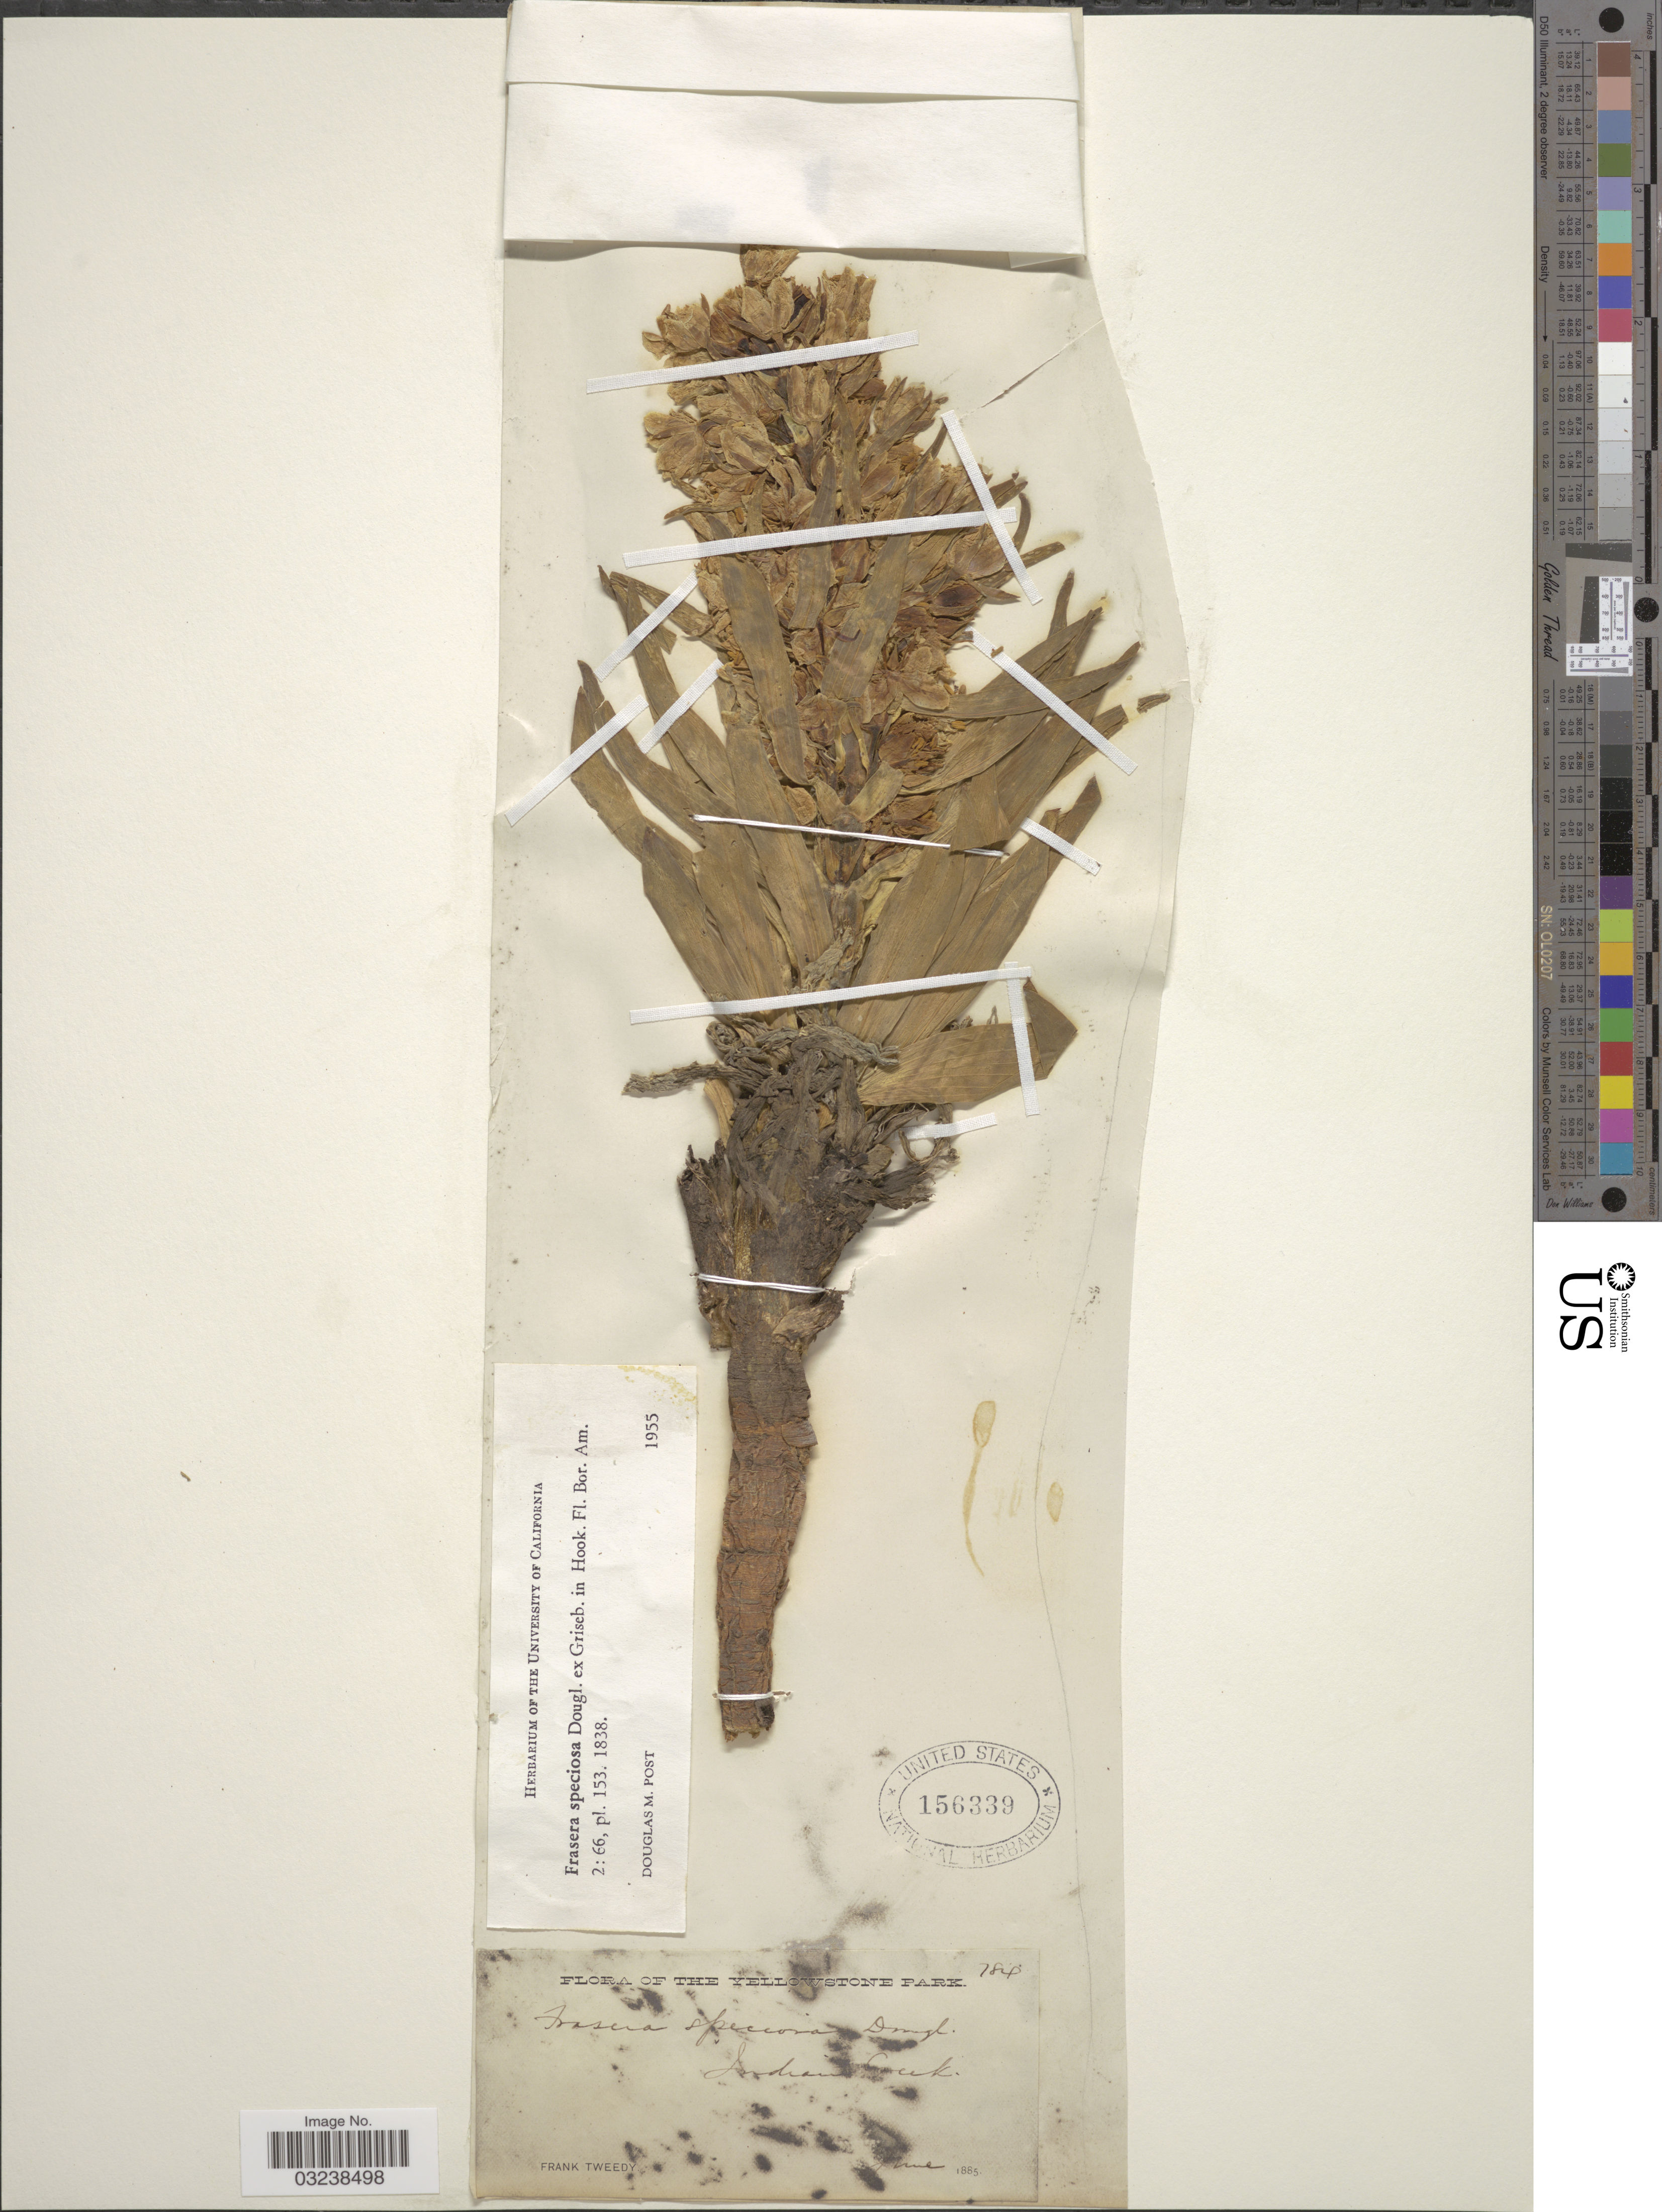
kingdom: Plantae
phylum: Tracheophyta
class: Magnoliopsida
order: Gentianales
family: Gentianaceae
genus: Swertia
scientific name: Swertia radiata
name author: (Kellogg) Kuntze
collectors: F. Tweedy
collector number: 784*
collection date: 1885-06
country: United States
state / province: Wyoming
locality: Yellowstone Park. Indian Creek.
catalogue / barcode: US 156339